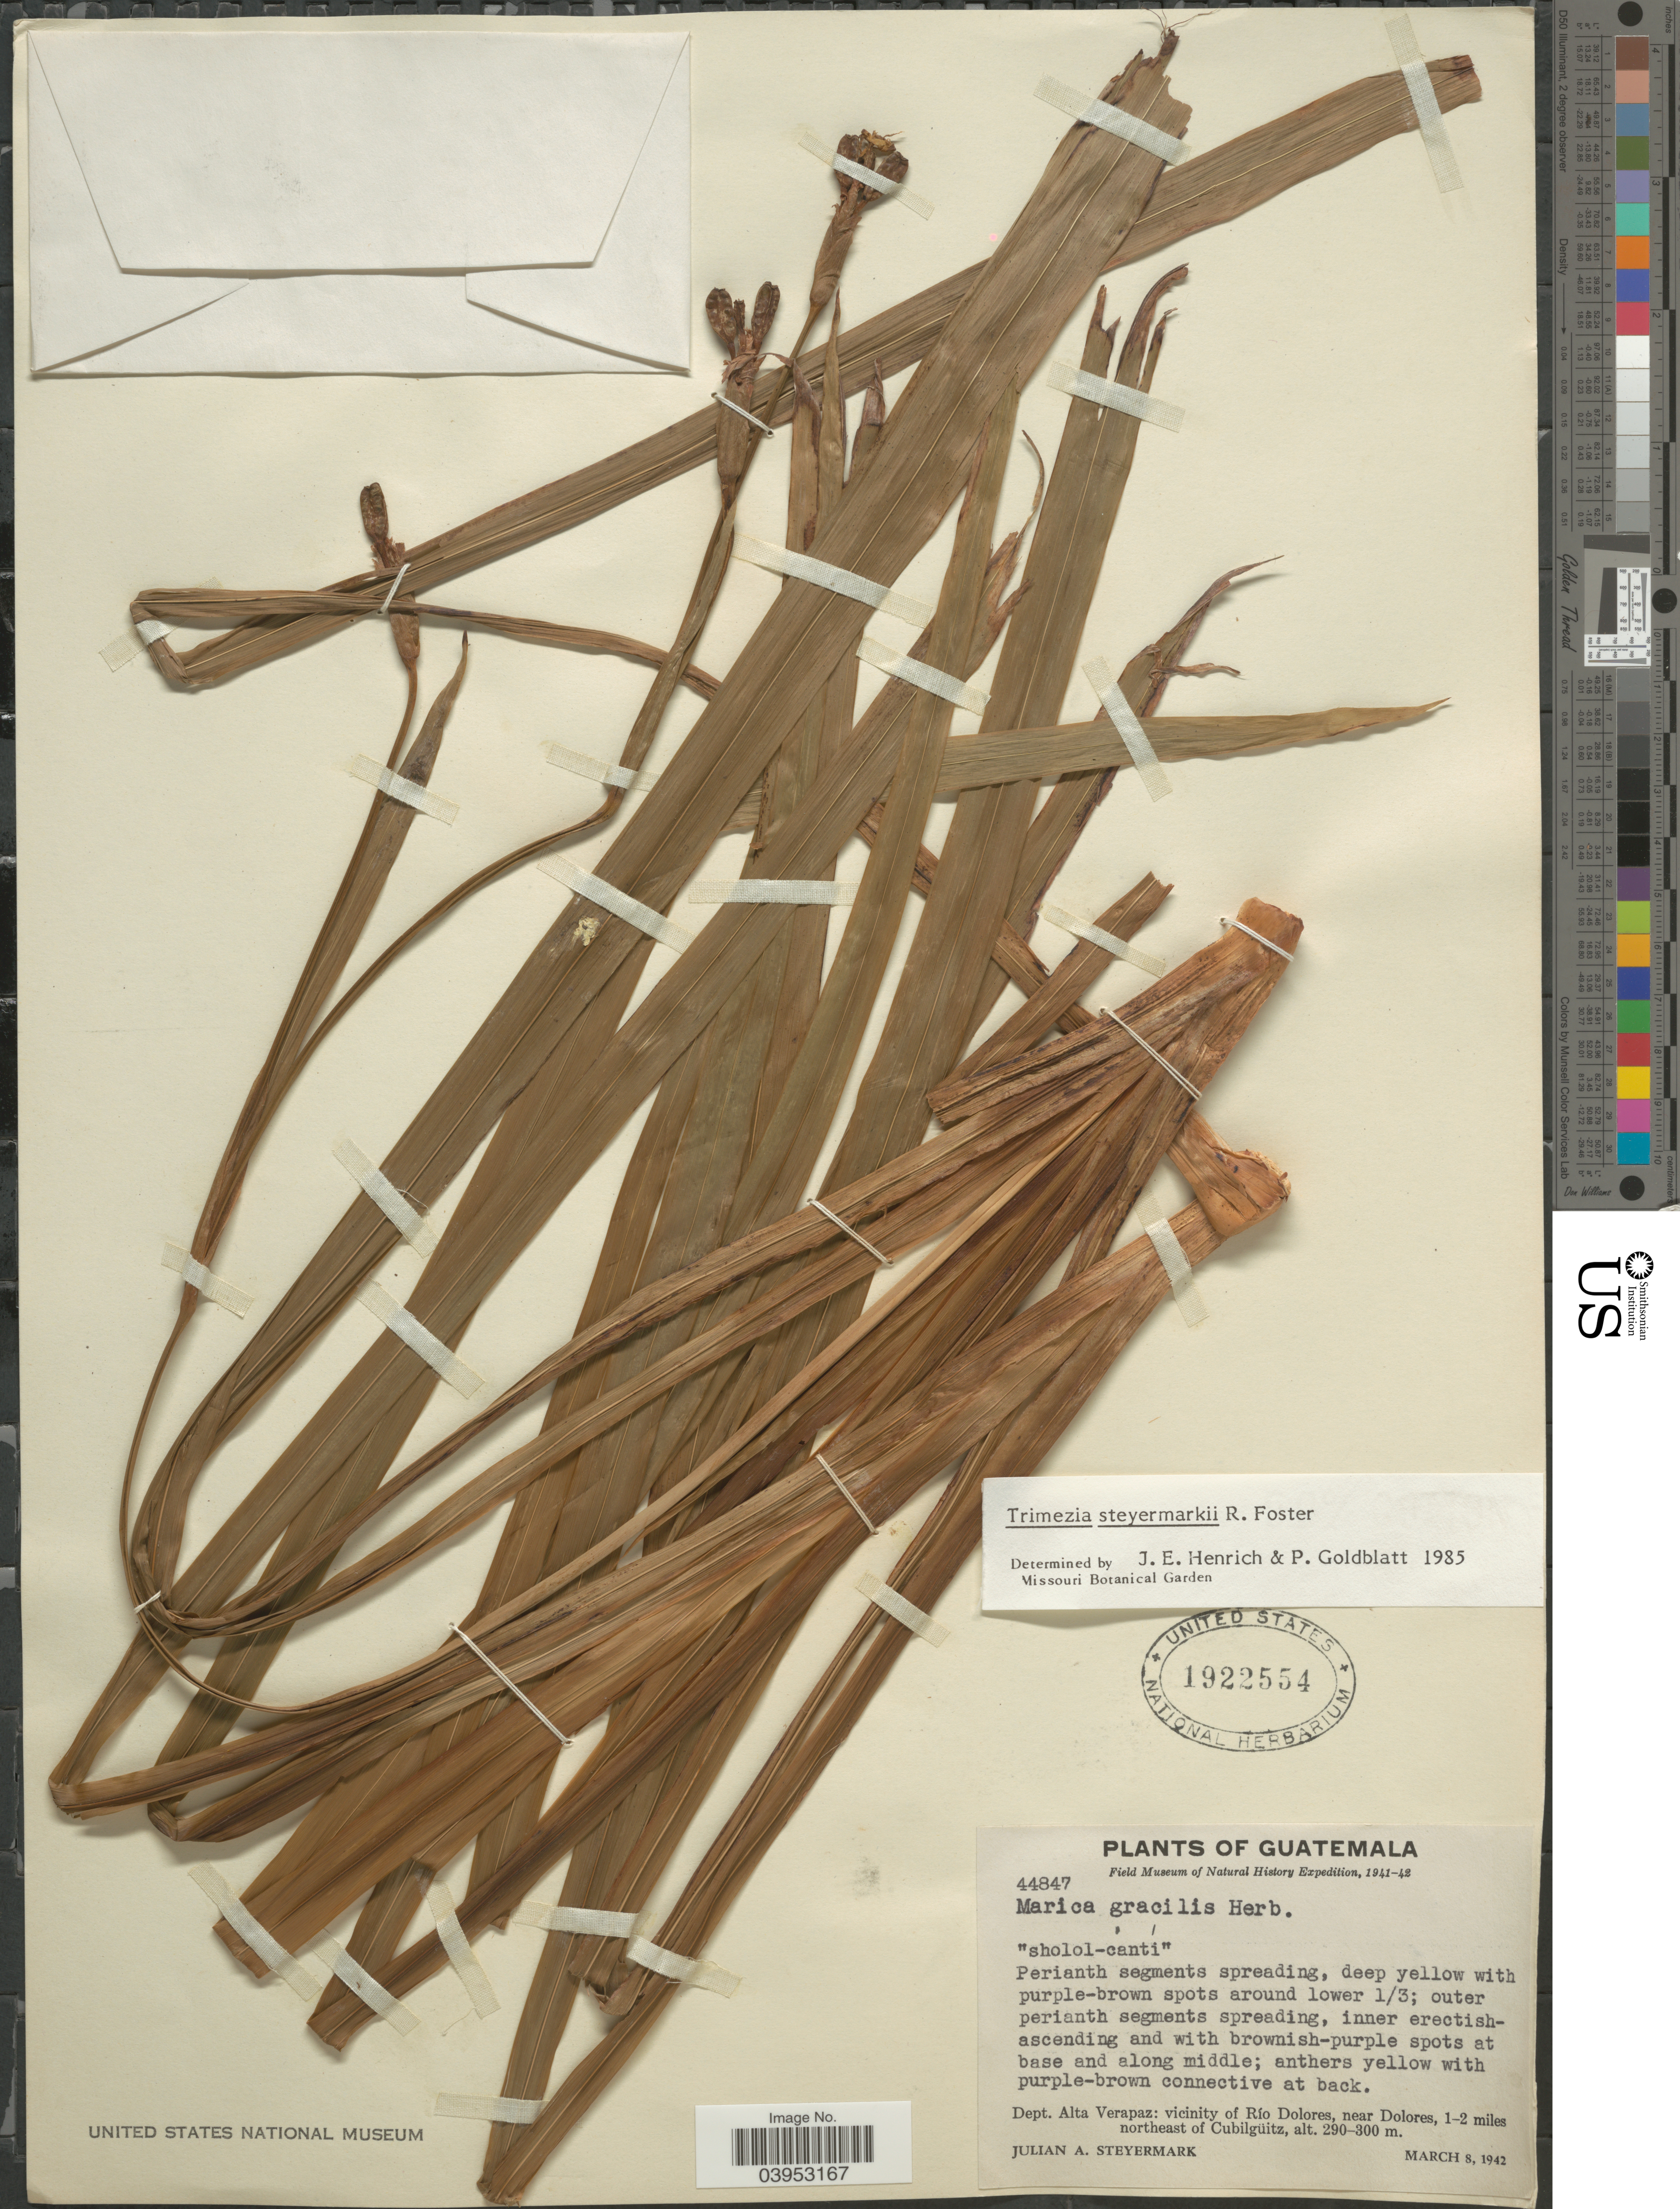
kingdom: Plantae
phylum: Tracheophyta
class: Liliopsida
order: Asparagales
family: Iridaceae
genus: Trimezia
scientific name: Trimezia steyermarkii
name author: R.C. Foster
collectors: J. Steyermark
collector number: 44847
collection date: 1942-03-08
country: Guatemala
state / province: Alta Verapaz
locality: Dept. Alta Verapaz: vicinity of Río Dolores, near Dolores, 1-2 miles northeast of Cubilgüitz.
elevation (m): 290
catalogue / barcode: US 1922554